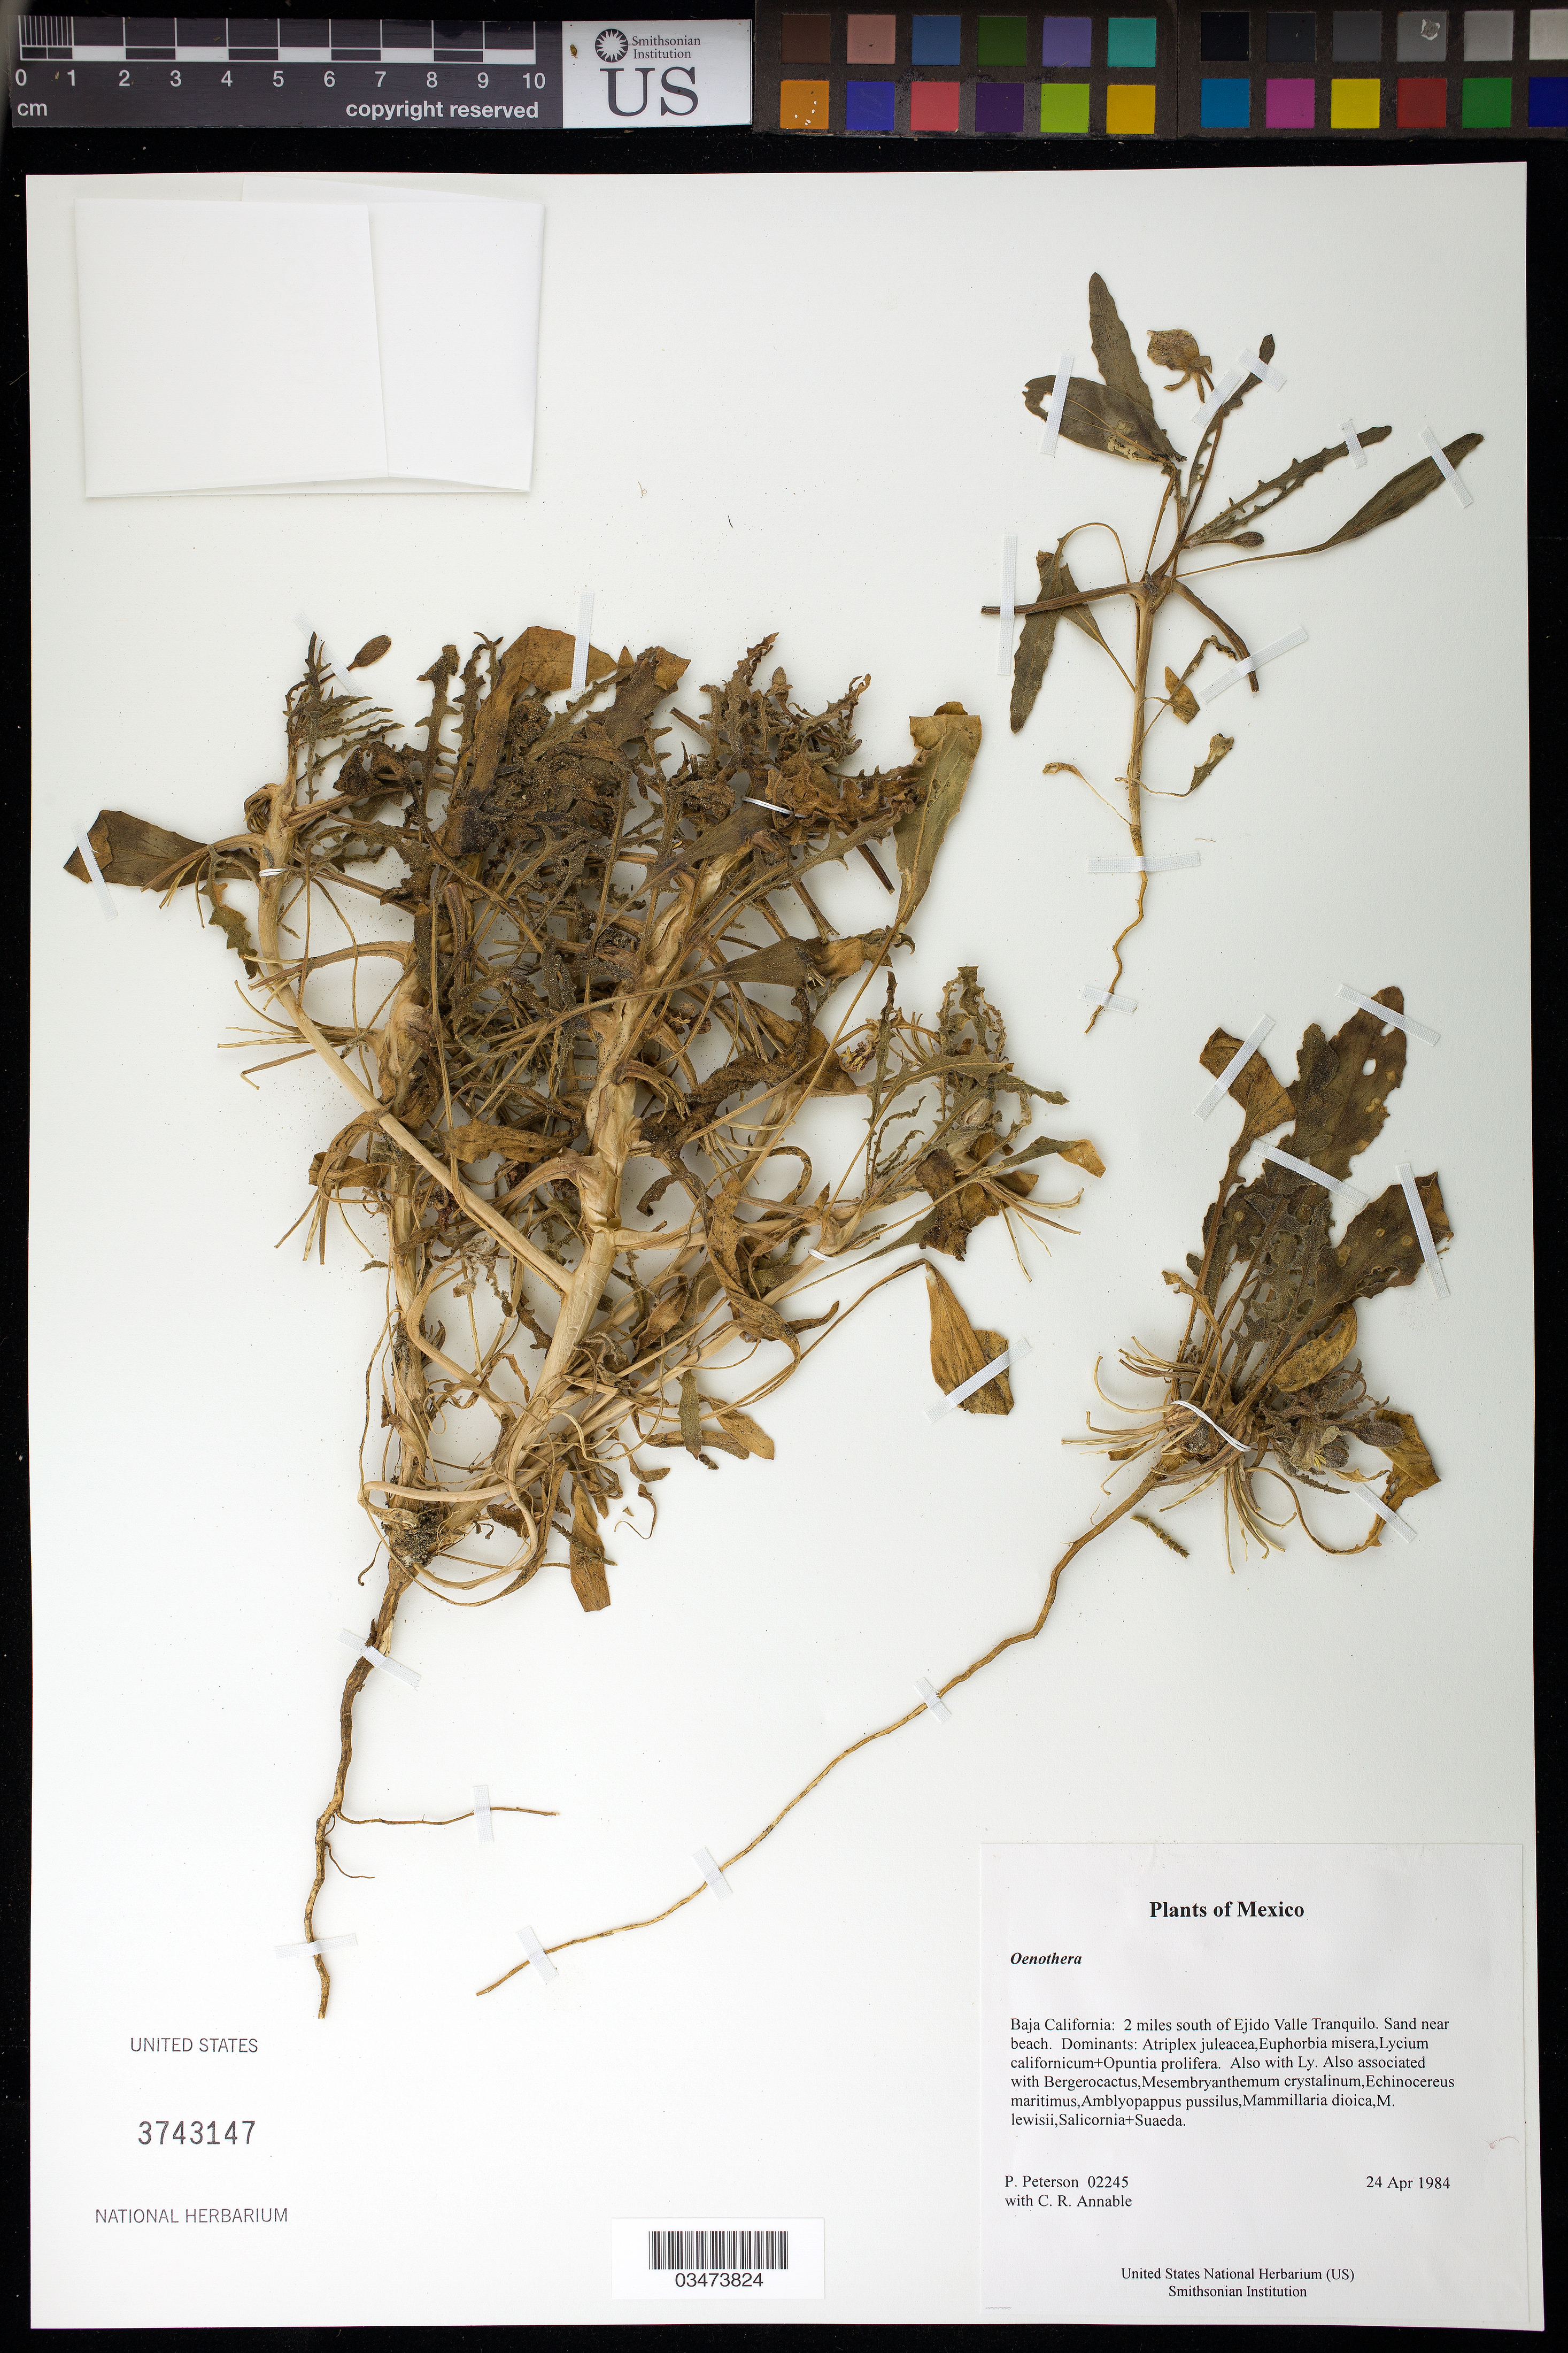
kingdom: Plantae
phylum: Tracheophyta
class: Magnoliopsida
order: Myrtales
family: Onagraceae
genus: Oenothera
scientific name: Oenothera wigginsii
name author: W.M. Klein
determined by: Wagner, W. L., (BOT), Smithsonian Institution - National Museum of Natural History (UNITED STATES)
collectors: P. M. Peterson & C. R. Annable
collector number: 02245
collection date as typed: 24 Apr 1984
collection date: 1984-04-24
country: Mexico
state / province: Baja California Norte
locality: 2 miles south of Ejido Valle Tranquilo.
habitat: Sand near beach. Dominants: Atriplex juleacea,Euphorbia misera,Lycium californicum+Opuntia prolifera. Also with Ly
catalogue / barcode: US 3743147